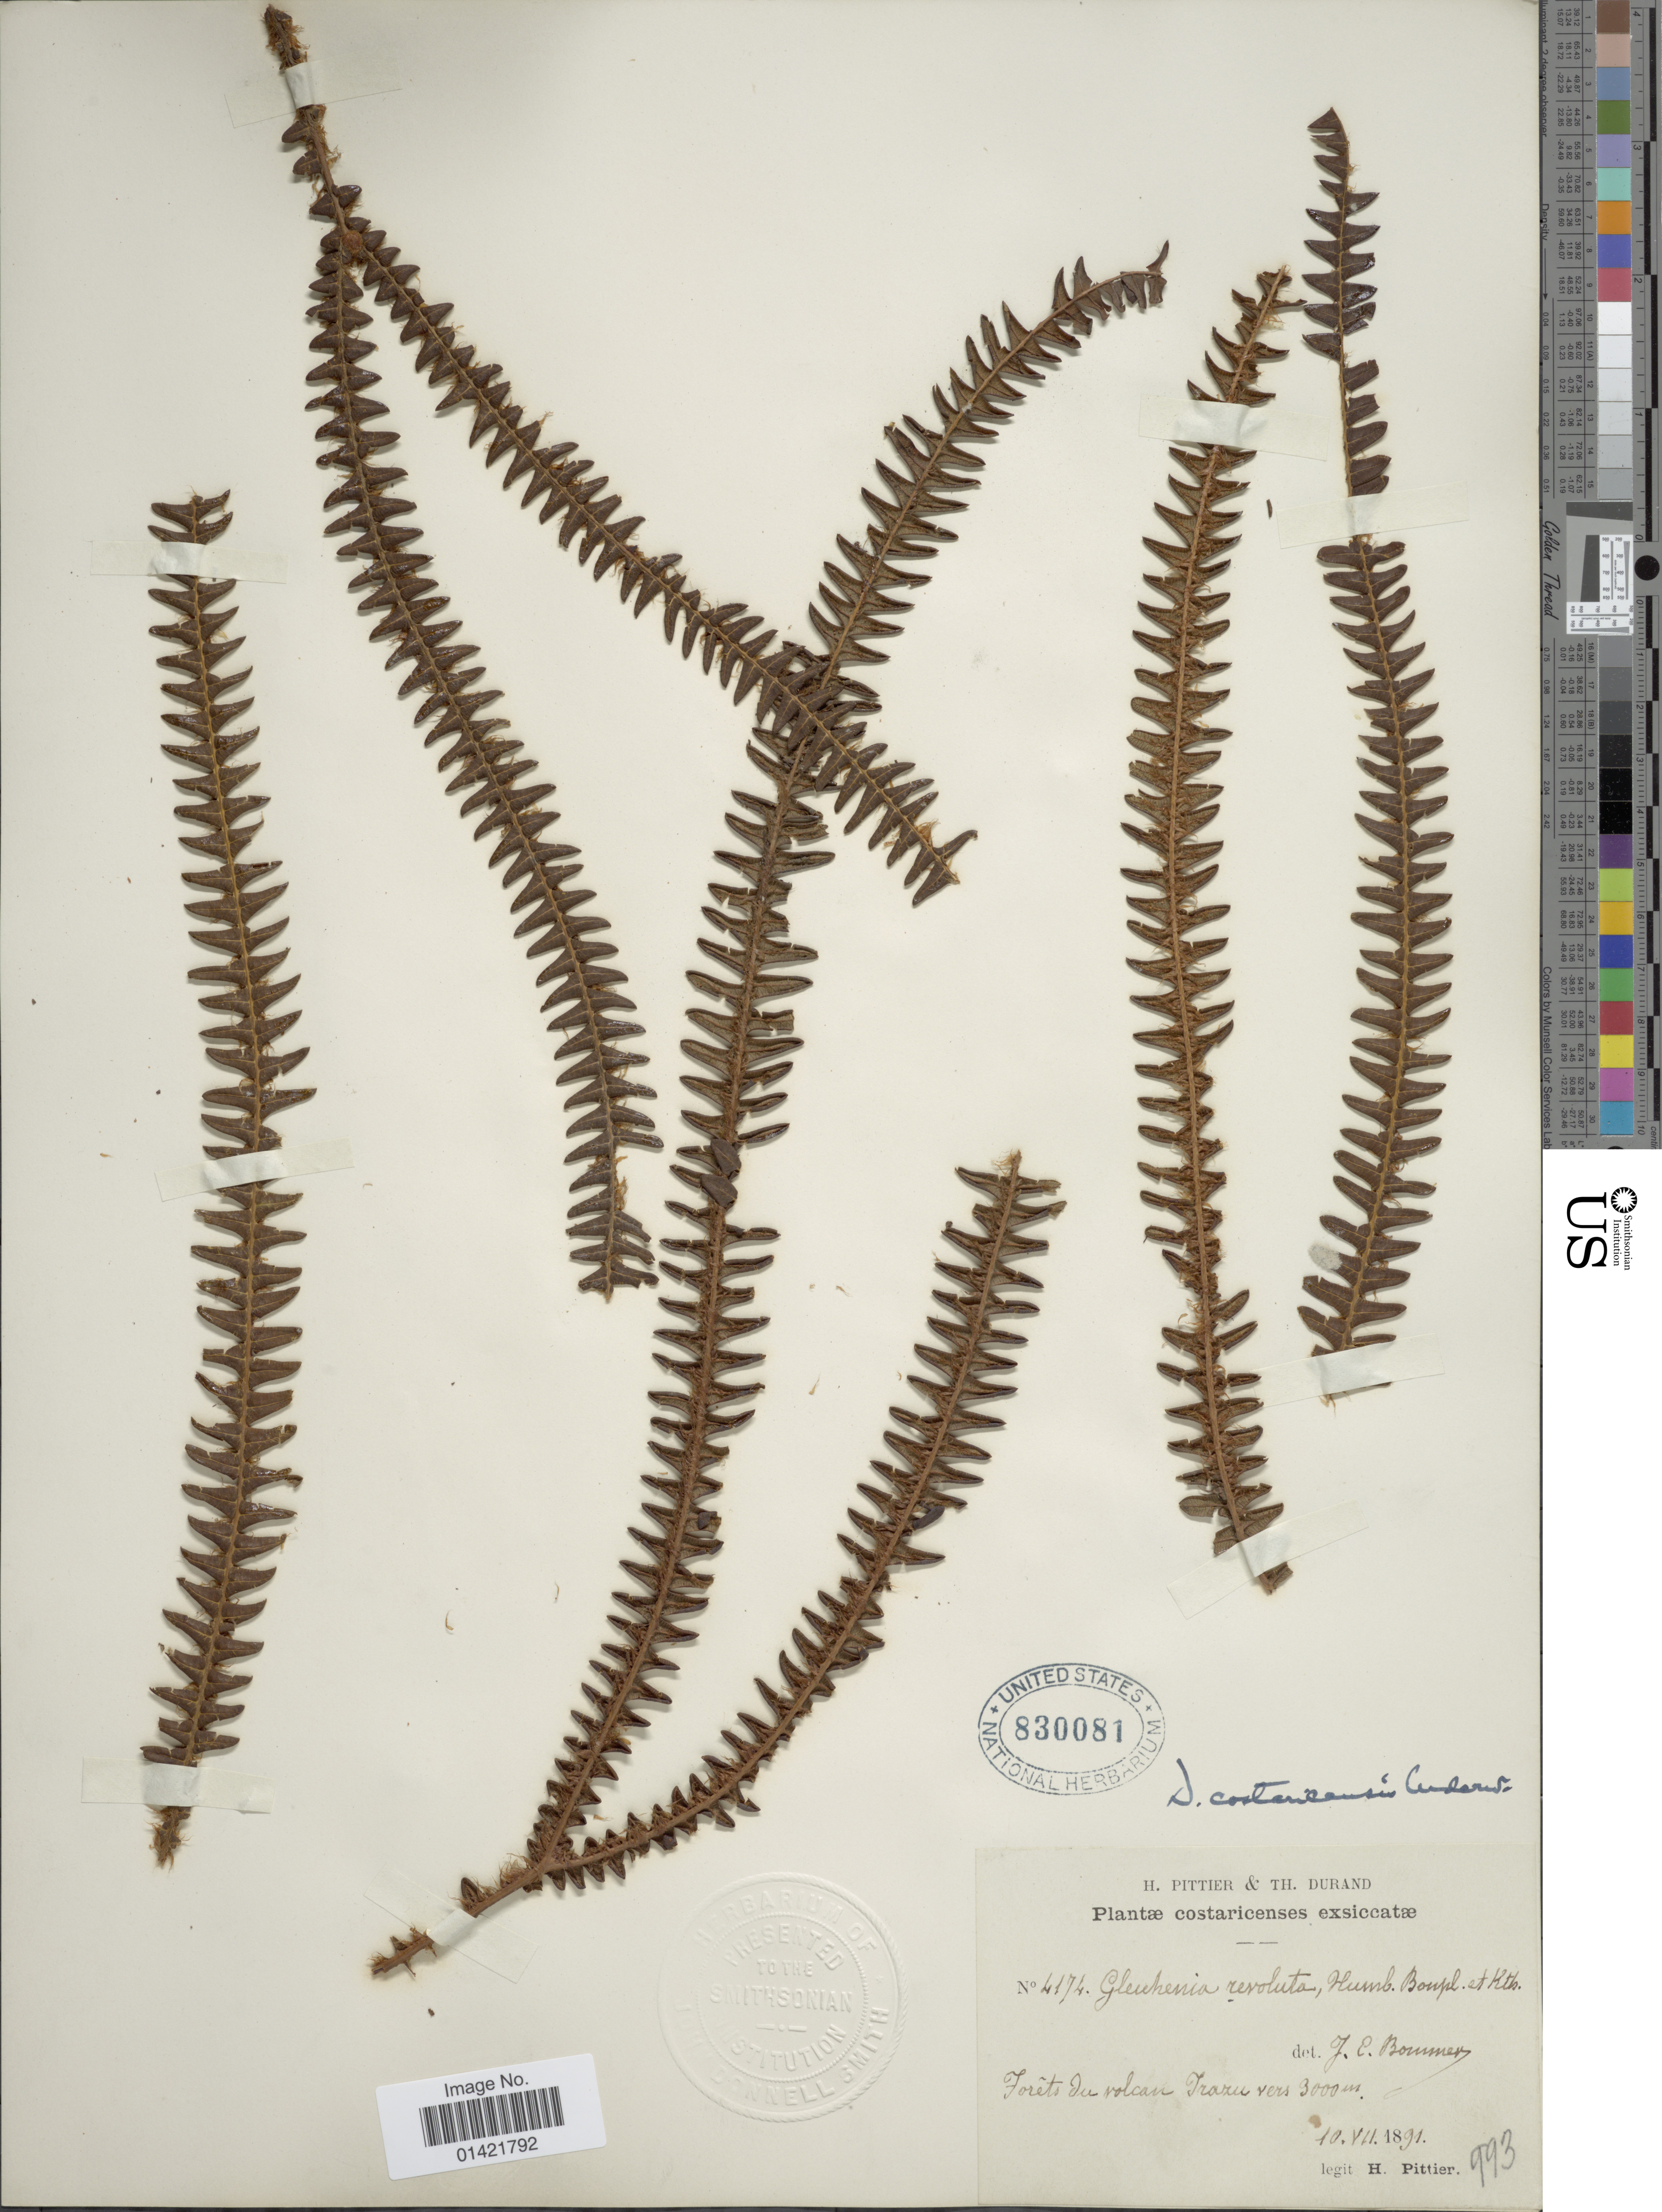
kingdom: Plantae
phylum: Tracheophyta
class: Polypodiopsida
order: Gleicheniales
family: Gleicheniaceae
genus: Sticherus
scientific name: Sticherus revolutus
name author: (Kunth) Ching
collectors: H. F. Pittier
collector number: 993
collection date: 1891-07-10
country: Costa Rica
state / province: Cartago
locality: Volcán Irazú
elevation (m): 3000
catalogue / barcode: US 830081